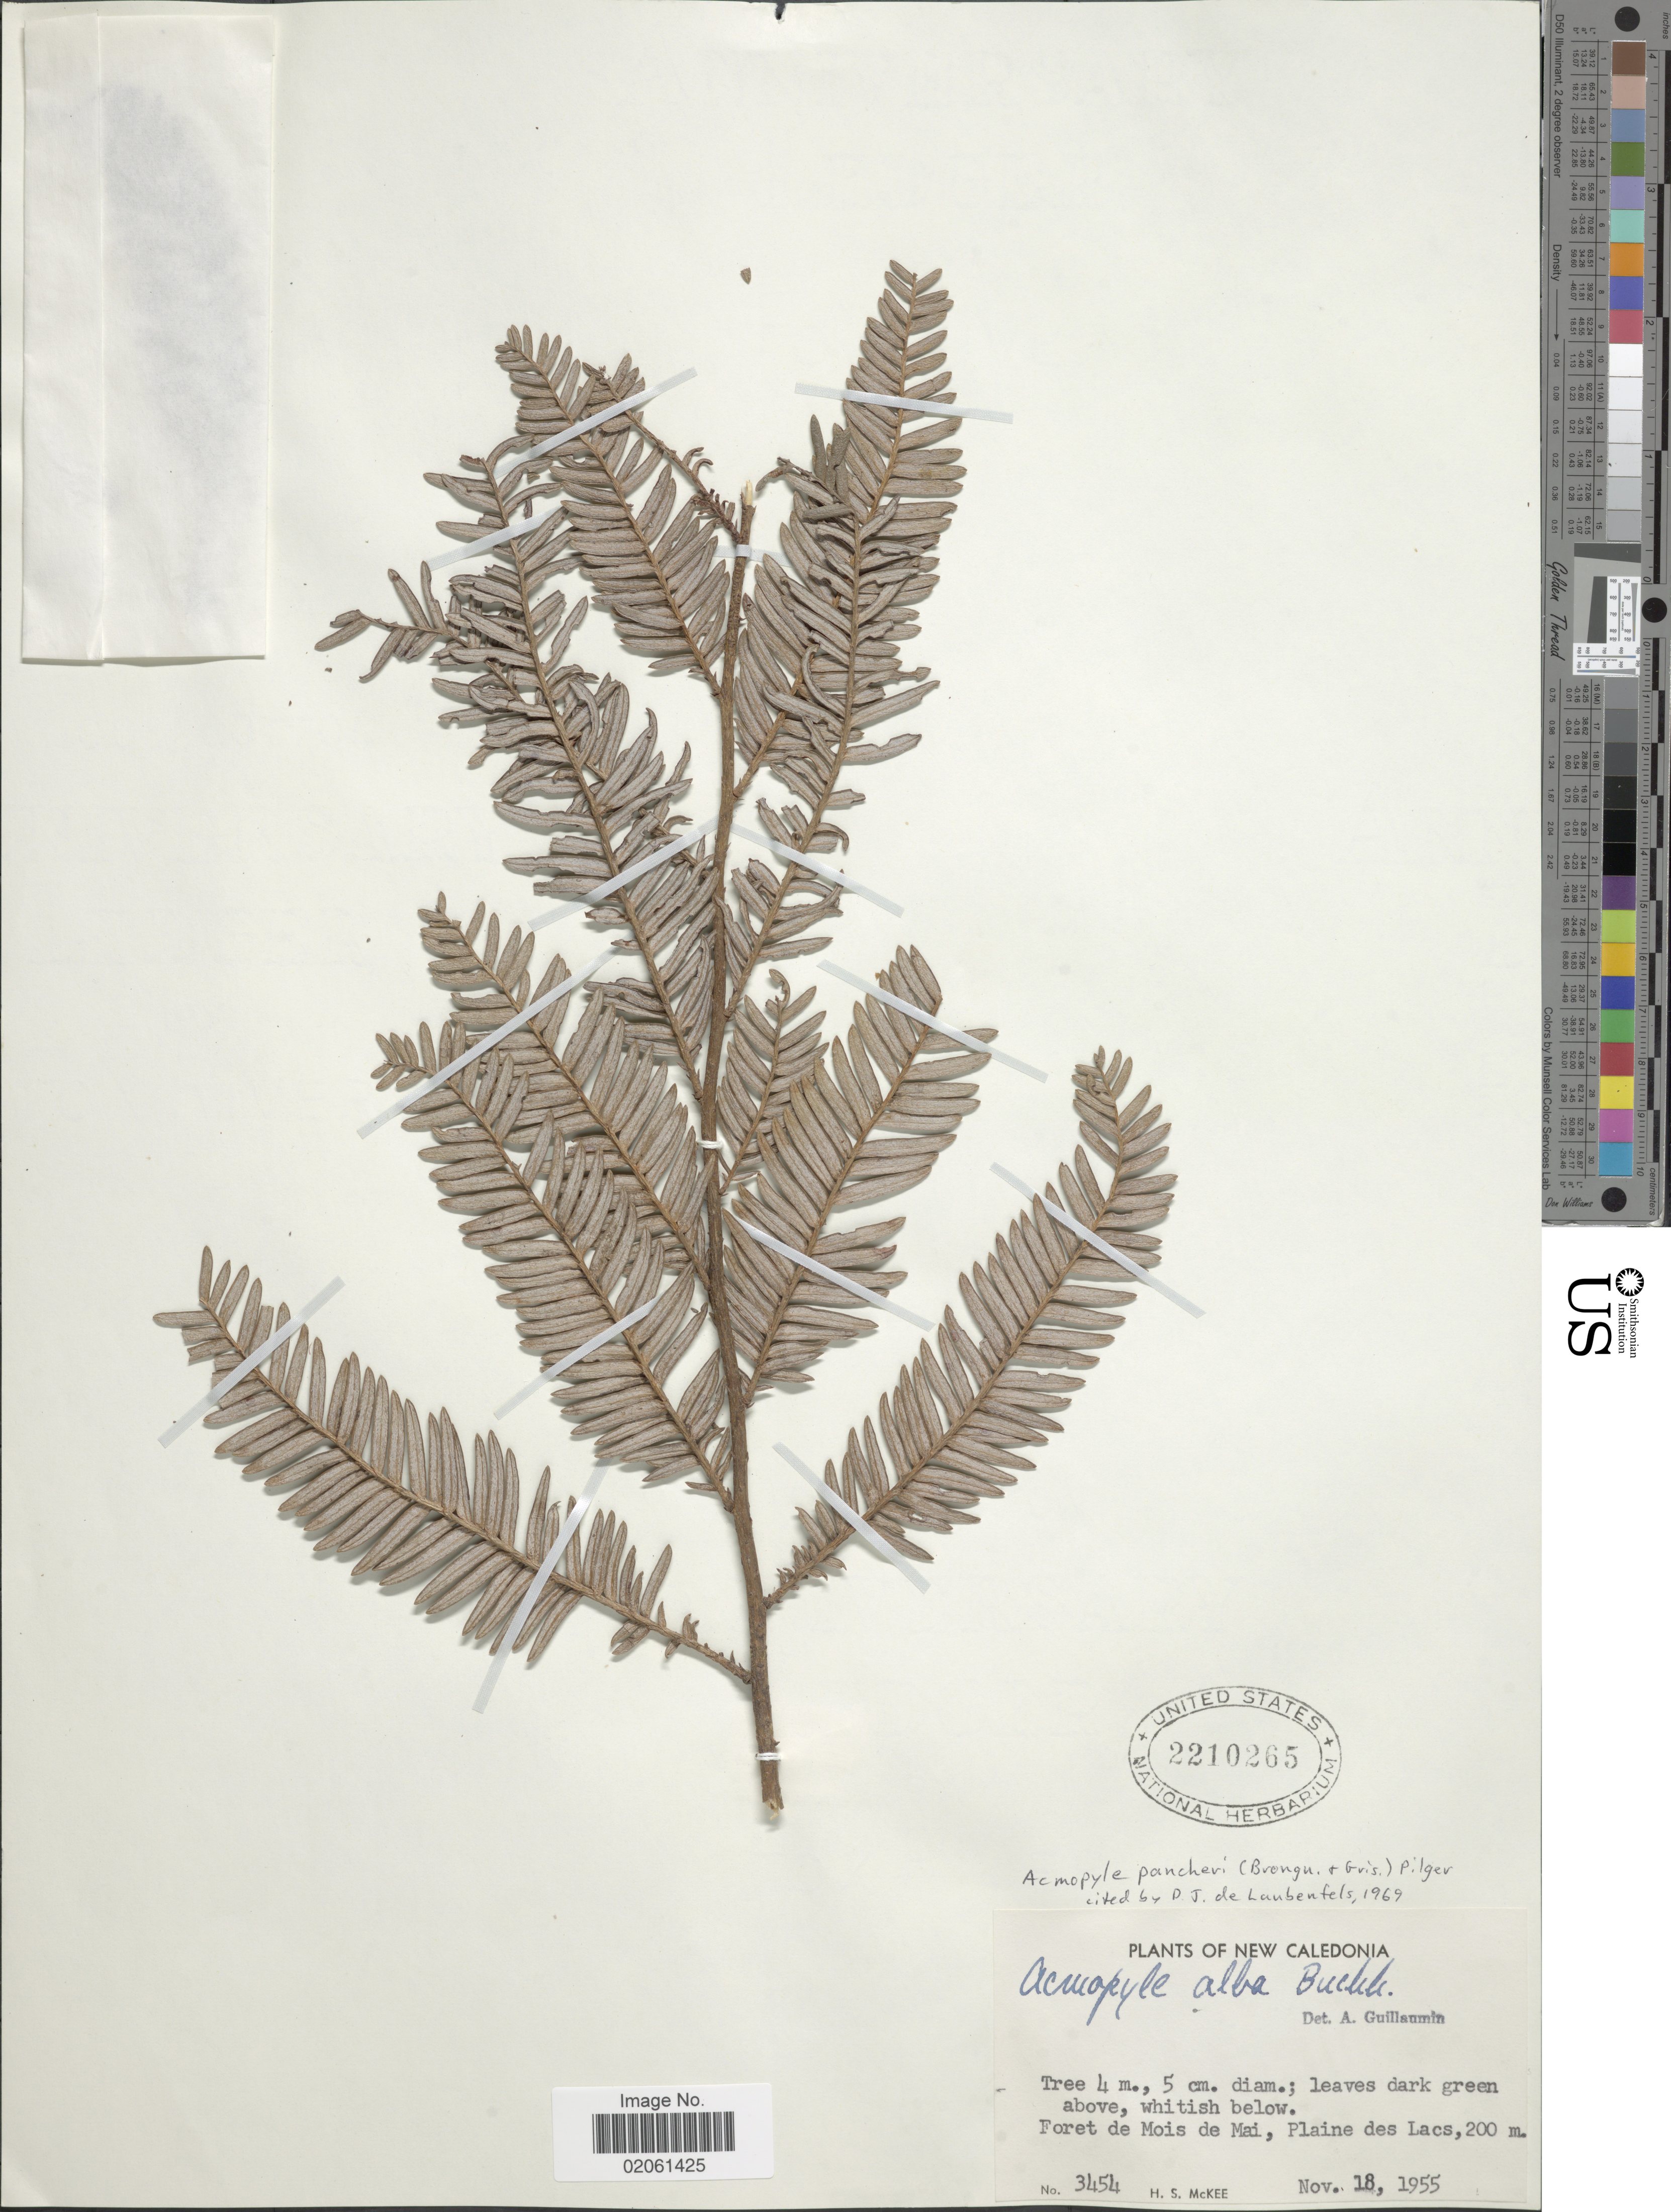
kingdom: Plantae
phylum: Tracheophyta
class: Pinopsida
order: Pinales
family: Podocarpaceae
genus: Acmopyle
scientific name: Acmopyle pancheri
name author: (Brongn. & Gris) Pilg.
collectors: H. S. McKee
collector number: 3454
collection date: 1955-11-18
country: New Caledonia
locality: Foret de Mois de Mai, Plaine des Lacs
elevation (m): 200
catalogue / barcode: US 2210265